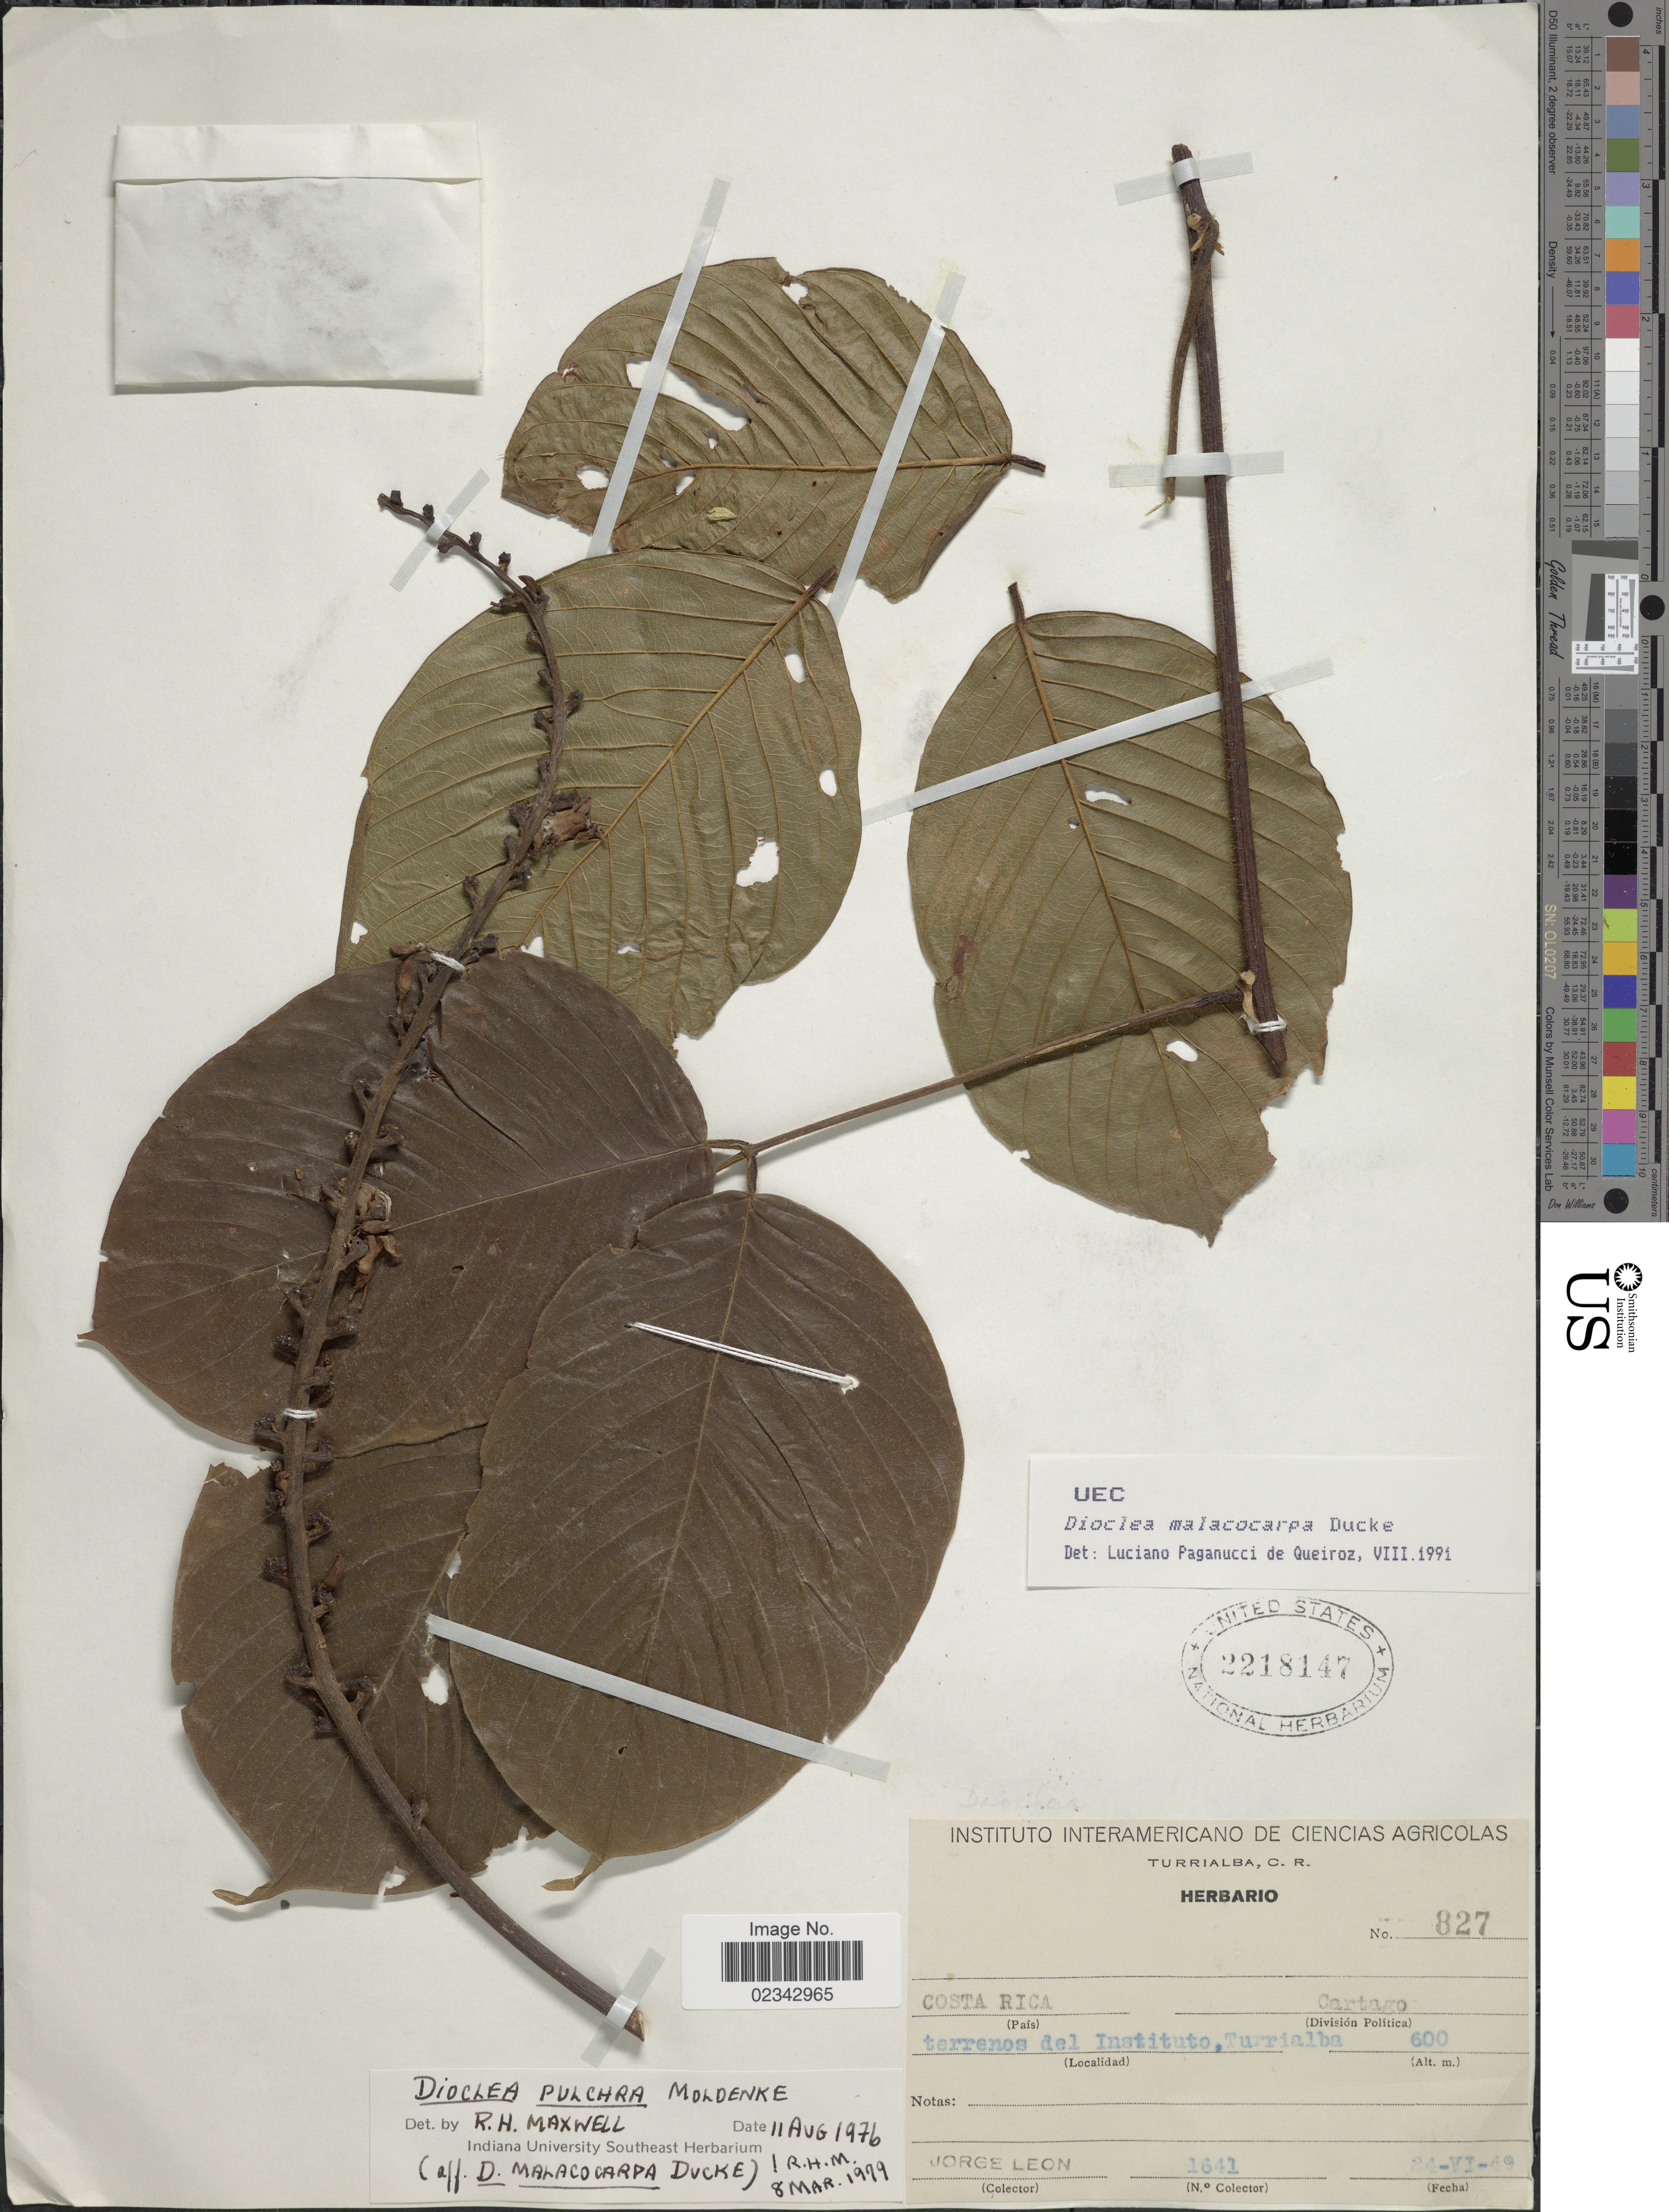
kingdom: Plantae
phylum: Tracheophyta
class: Magnoliopsida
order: Fabales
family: Fabaceae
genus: Macropsychanthus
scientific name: Macropsychanthus malacocarpus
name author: (Ducke) L.P. Queiroz & Snak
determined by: Strong, Mark T., (BOT), Smithsonian Institution - National Museum of Natural History (UNITED STATES)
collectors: J. León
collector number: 1641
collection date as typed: Transcribed d/m/y: 24/6/49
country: Costa Rica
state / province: Cartago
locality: División Política) Cartago, terrenos del Instiuto, Turrialba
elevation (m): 600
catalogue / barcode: US 2218147